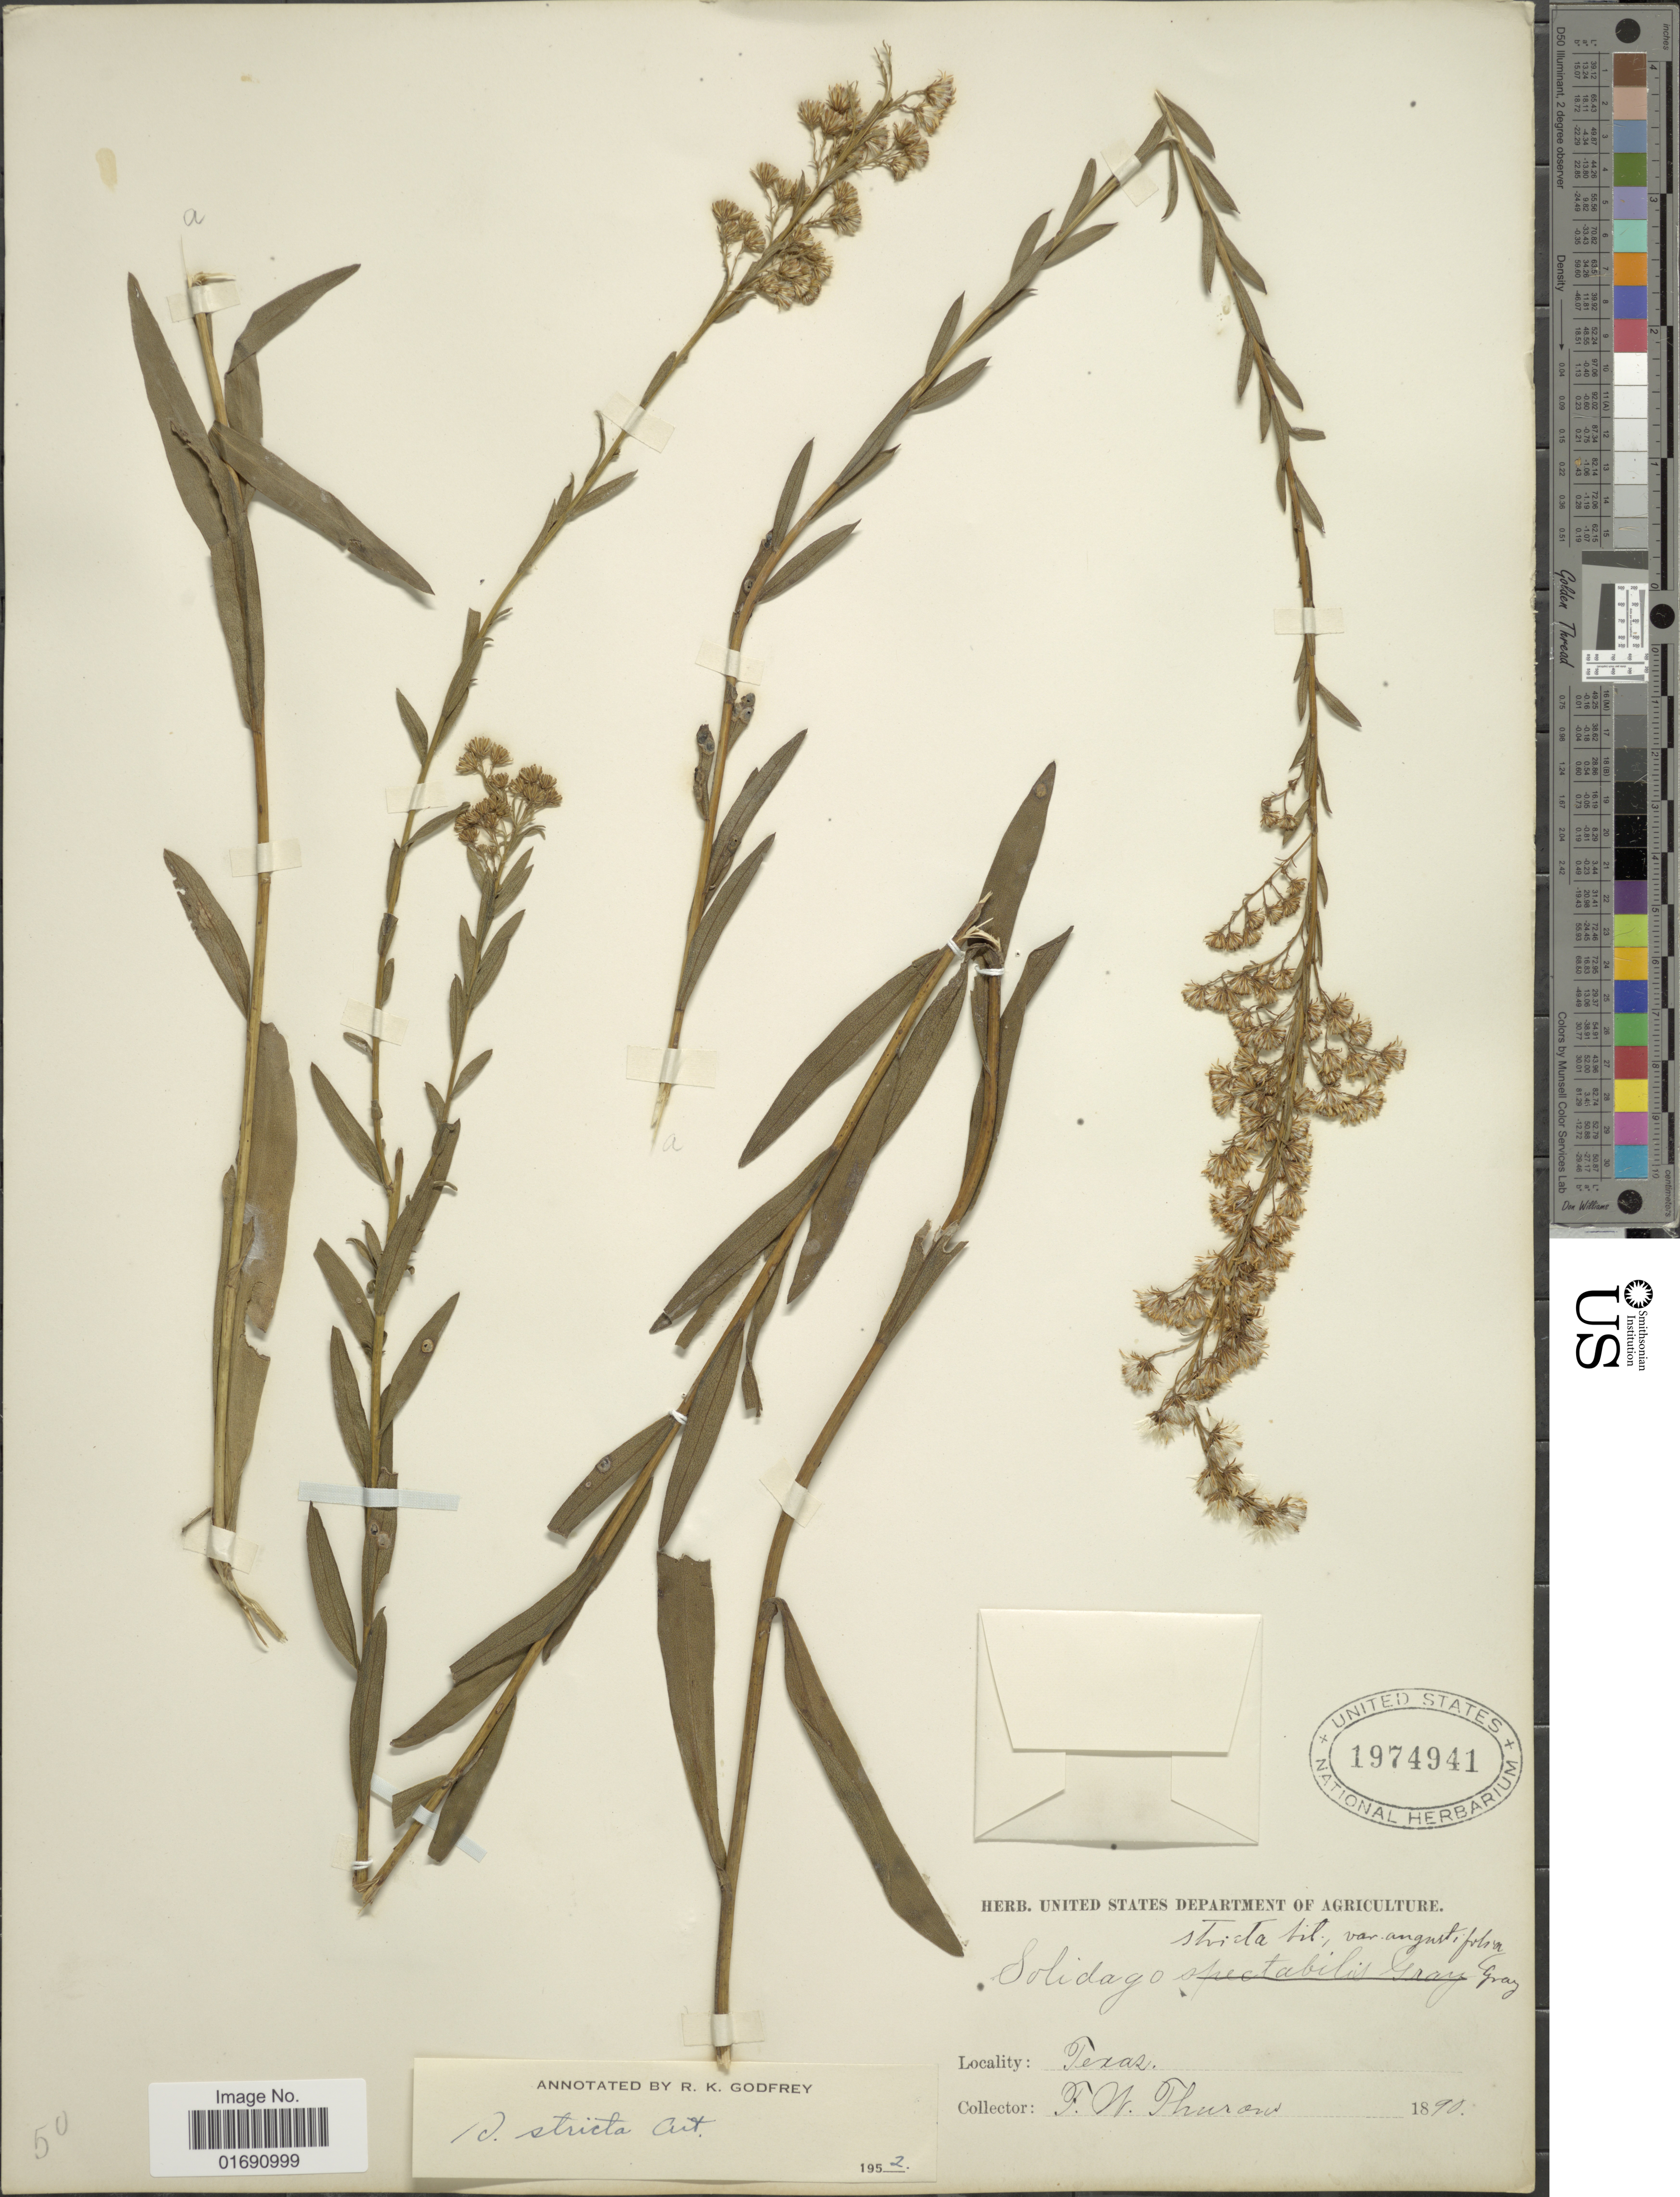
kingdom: Plantae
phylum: Tracheophyta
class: Magnoliopsida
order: Asterales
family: Asteraceae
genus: Solidago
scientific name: Solidago stricta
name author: Aiton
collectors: F. W. Thurow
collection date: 1890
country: United States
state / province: Texas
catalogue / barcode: US 1974941